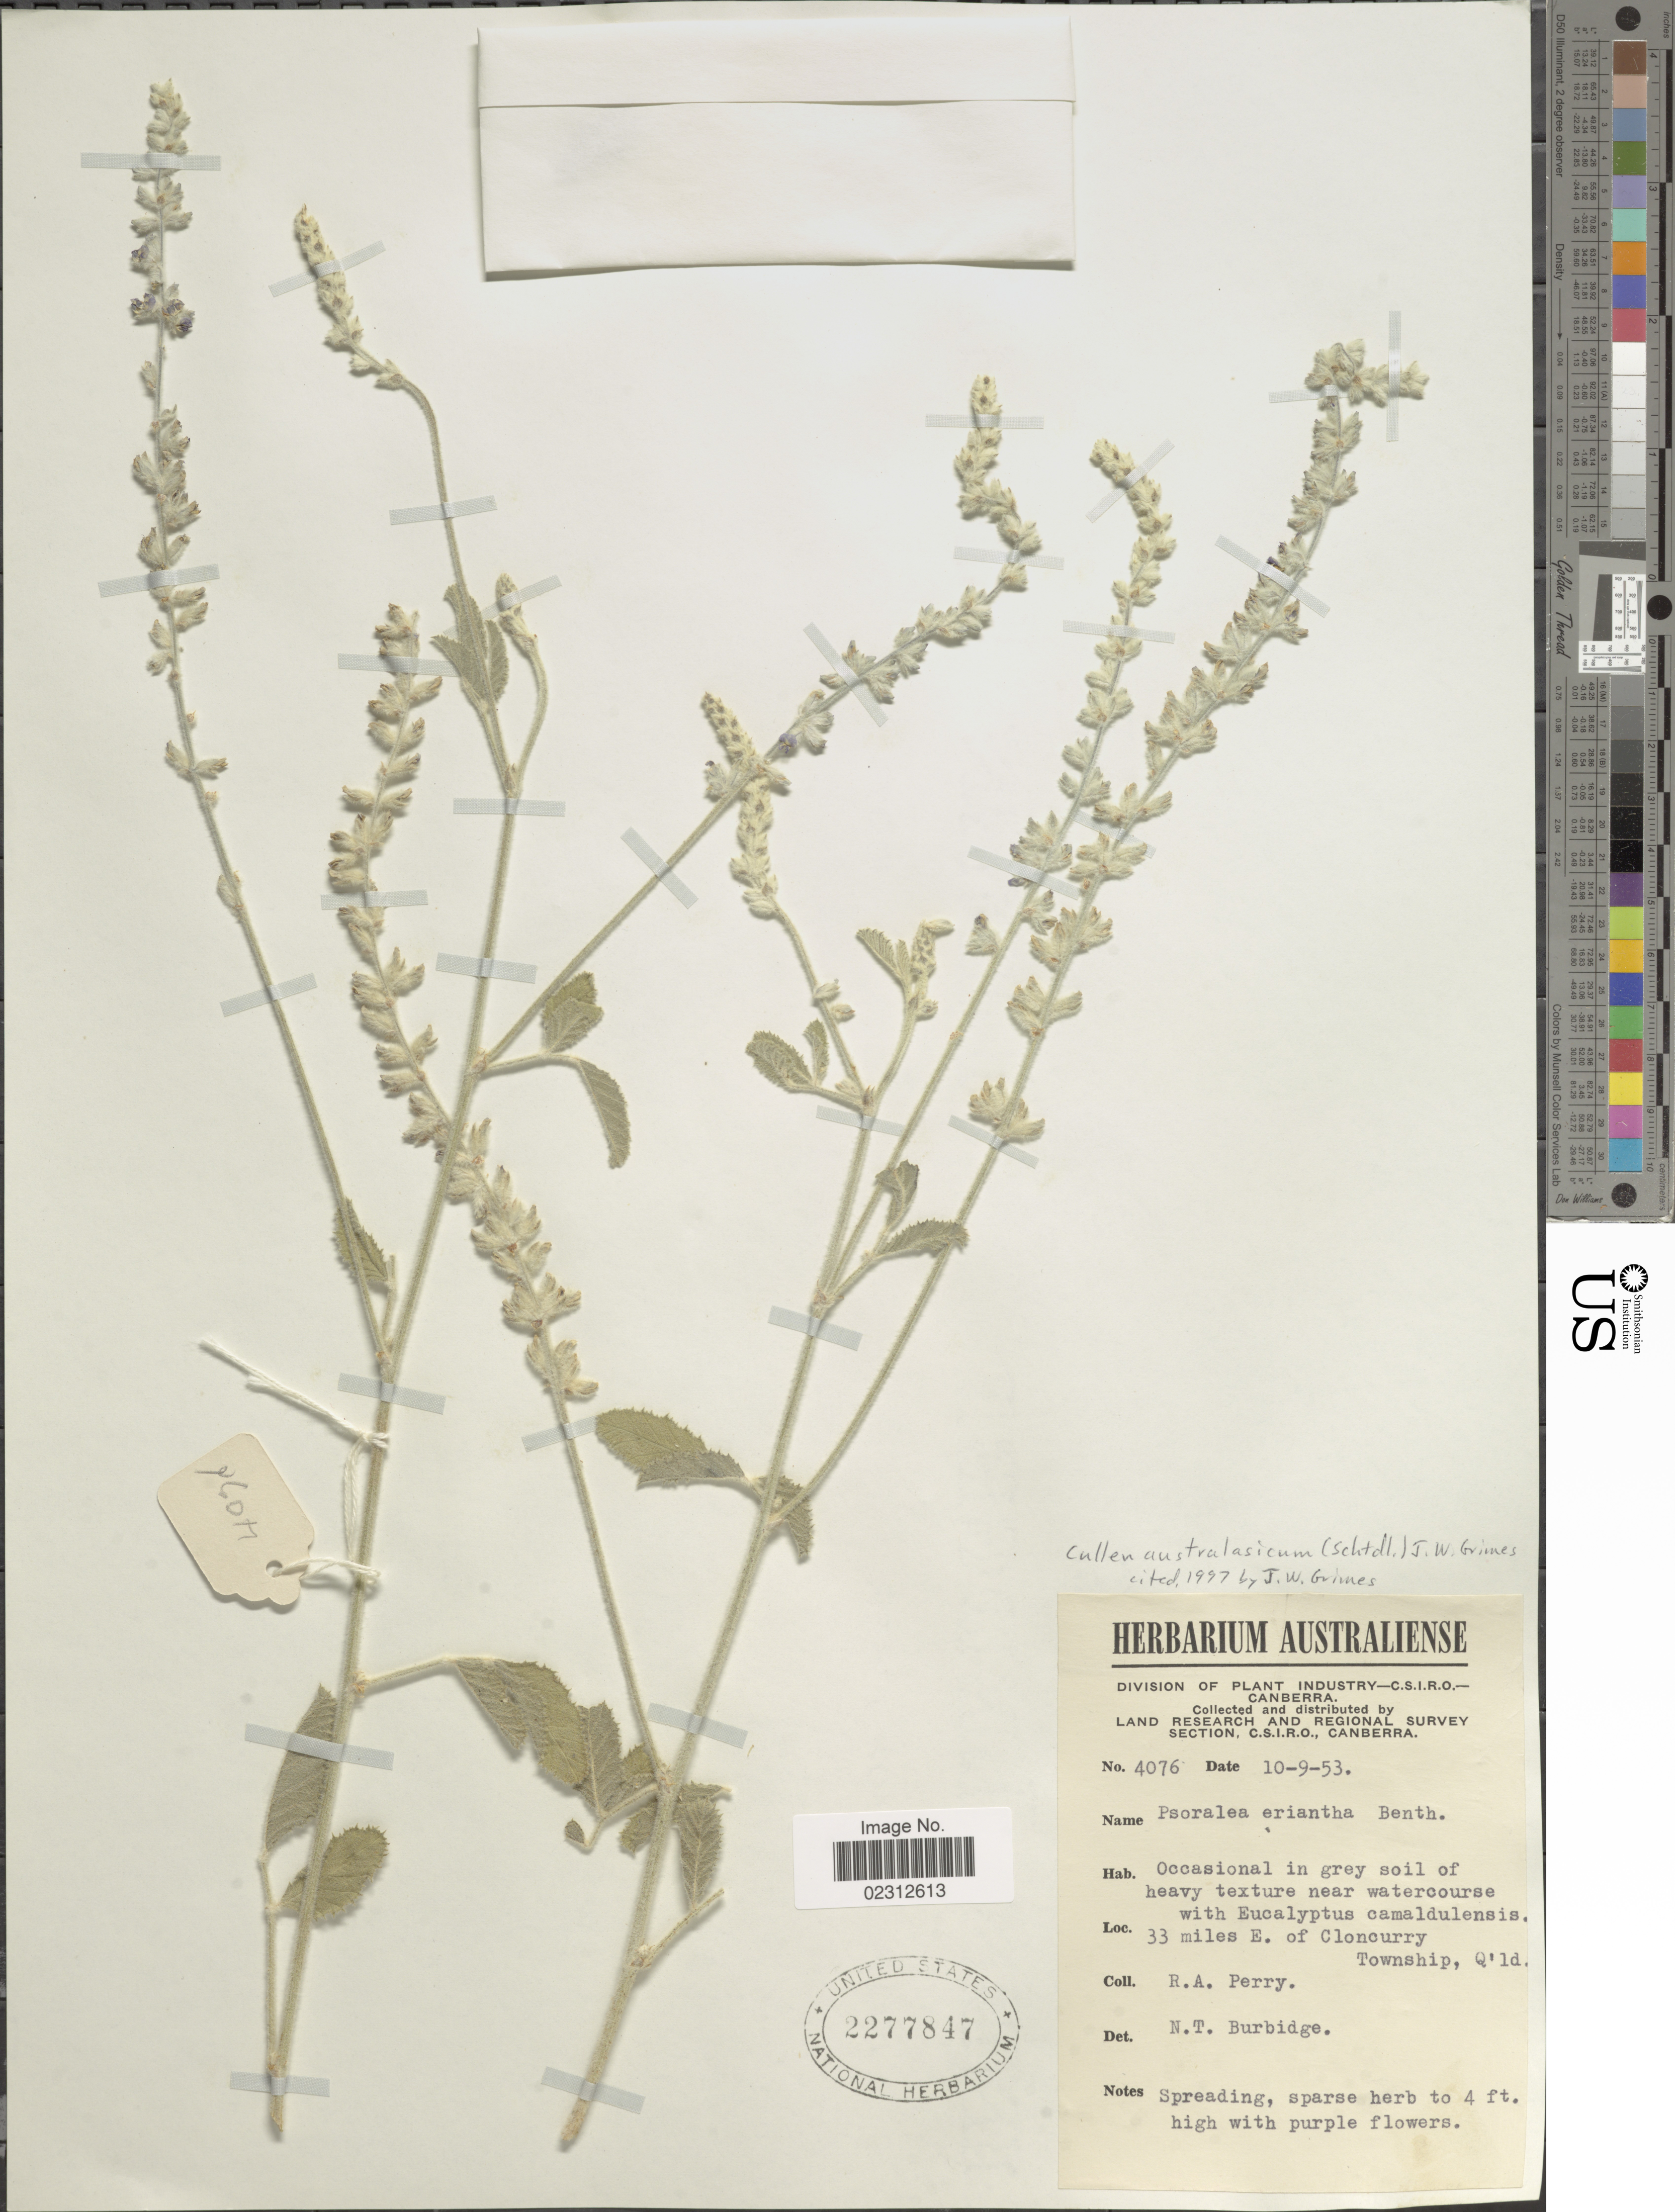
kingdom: Plantae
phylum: Tracheophyta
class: Magnoliopsida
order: Fabales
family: Fabaceae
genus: Cullen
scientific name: Cullen australasicum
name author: (Schltdl.) J.W. Grimes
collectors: Perry, R. A.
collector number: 4076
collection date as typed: Transcribed d/m/y: 10/9/53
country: Australia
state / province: Queensland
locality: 33 miles E. of Cloncurry Township, Q'ld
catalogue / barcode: US 2277847